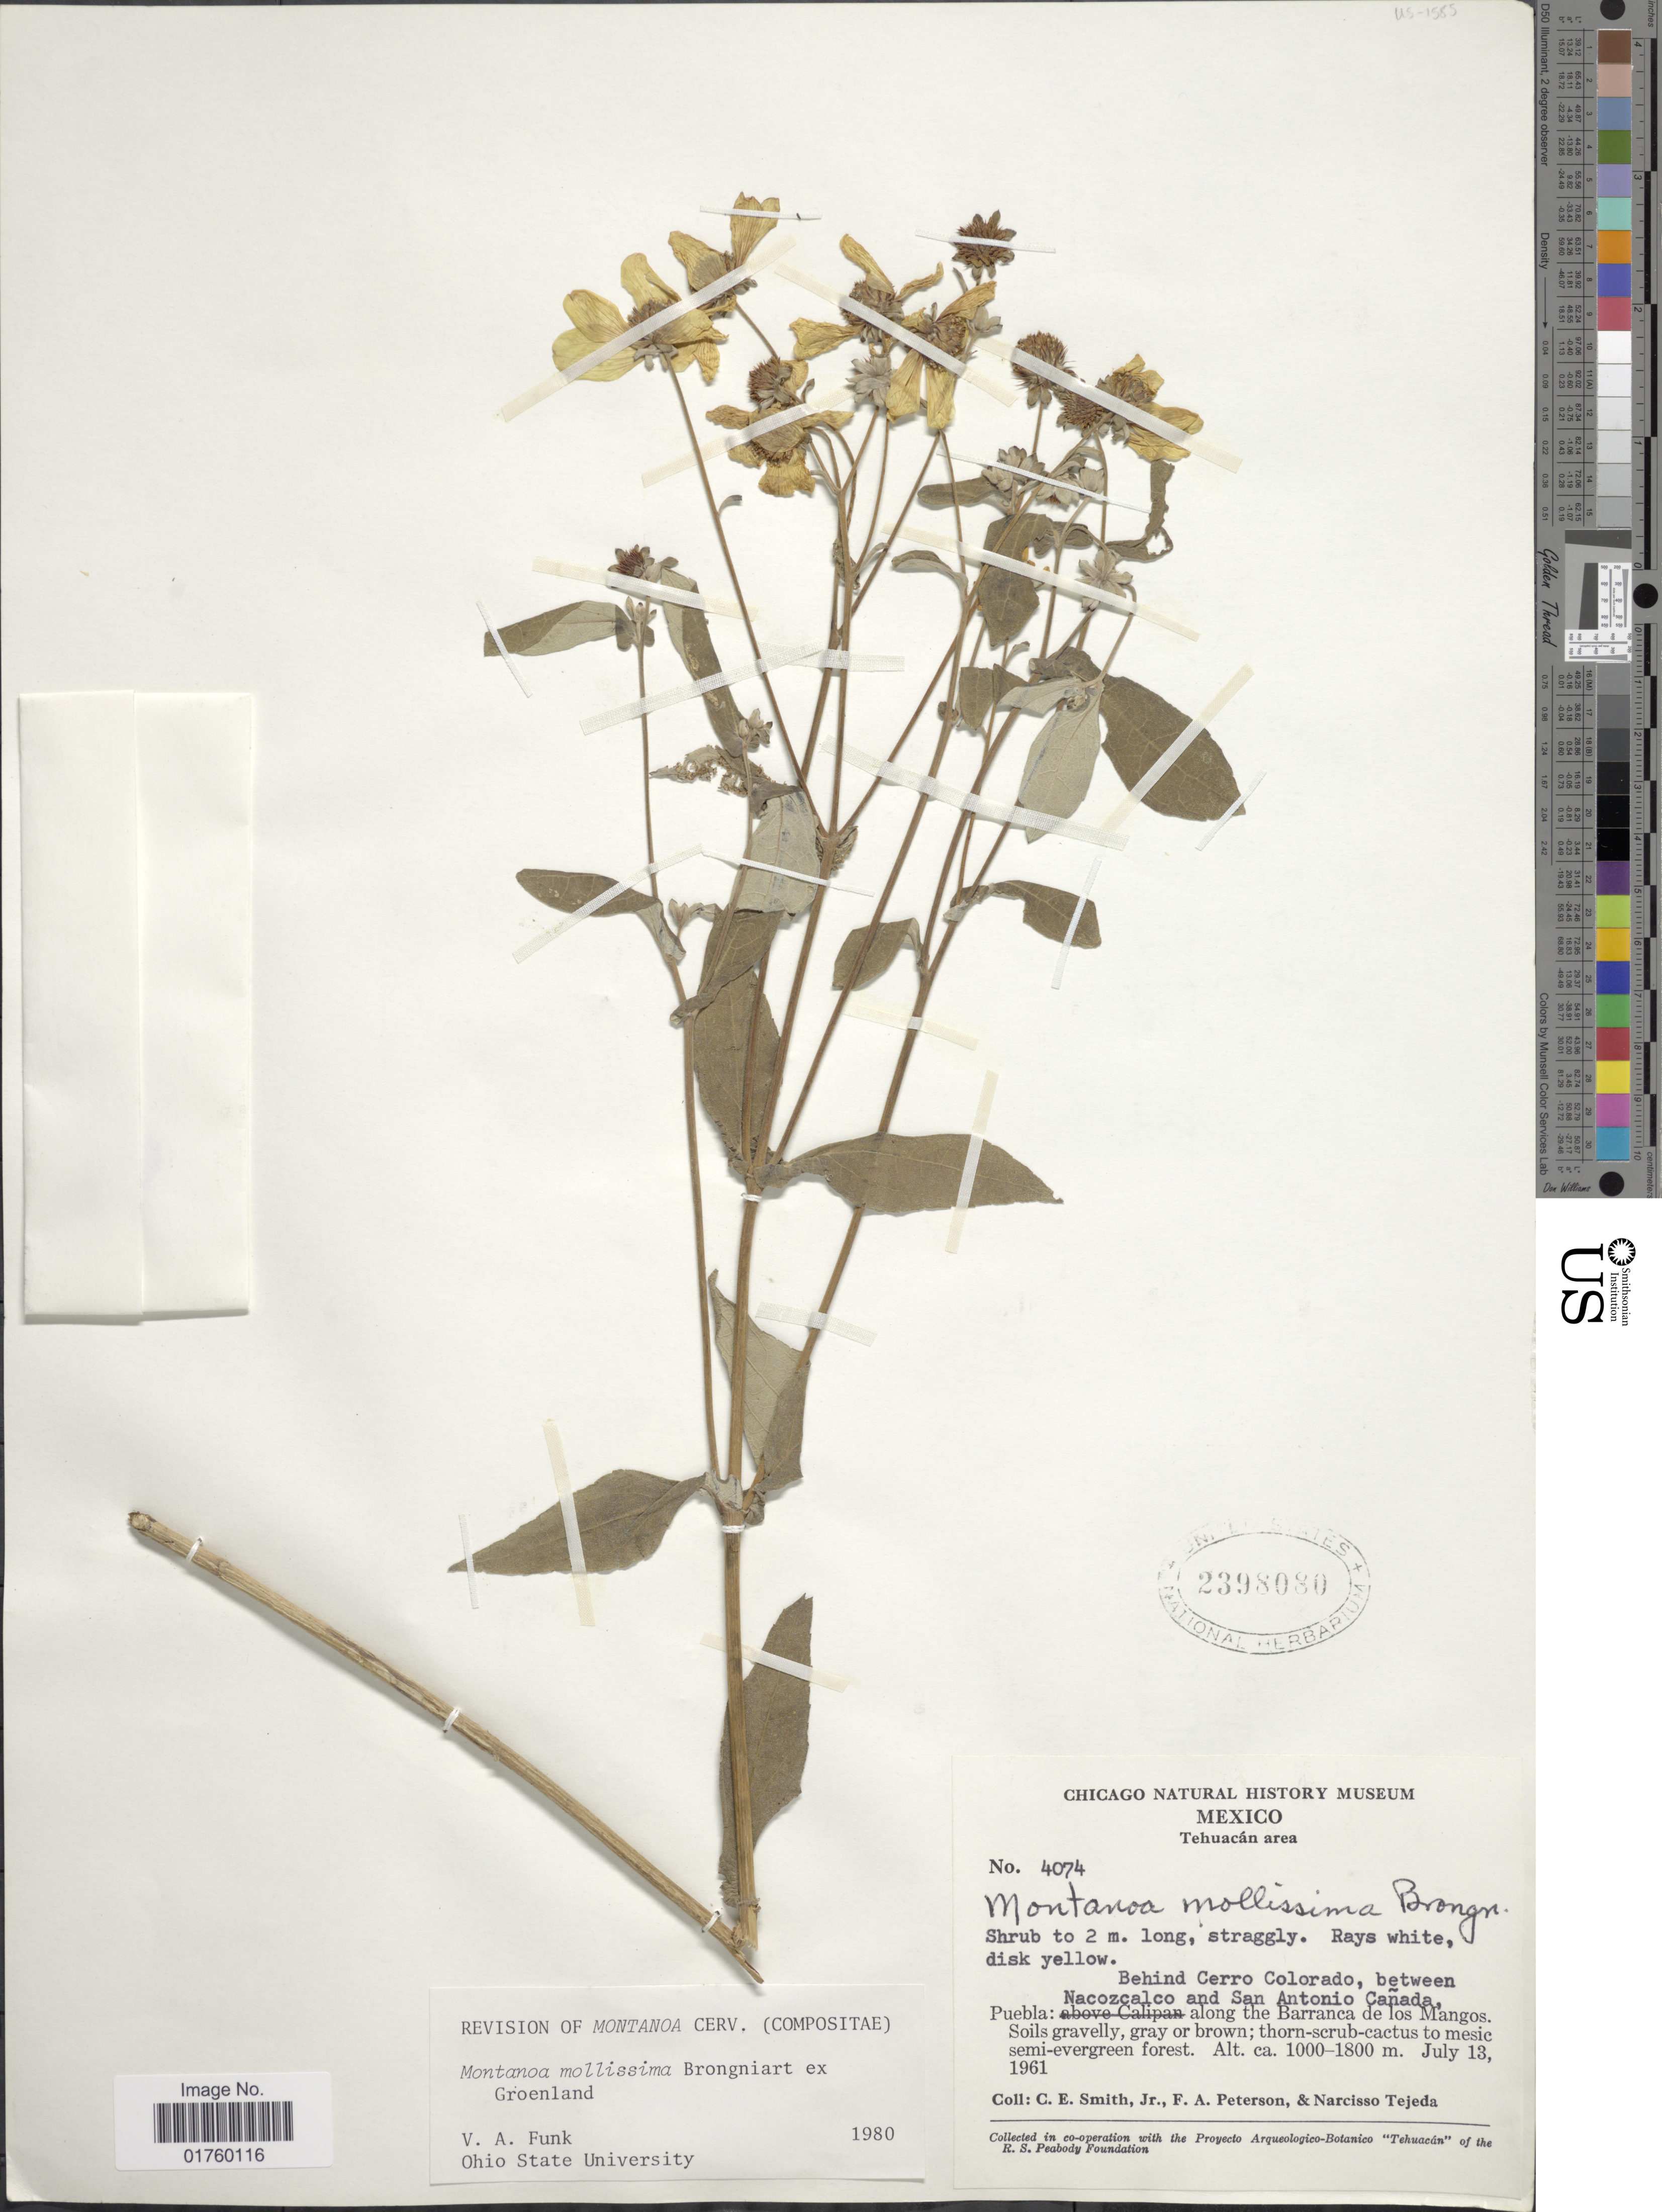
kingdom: Plantae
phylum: Tracheophyta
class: Magnoliopsida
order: Asterales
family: Asteraceae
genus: Montanoa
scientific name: Montanoa mollissima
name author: Brongn. ex Groenland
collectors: C. E. Smith Jr., F. A. Peterson & N. Tejeda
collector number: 4074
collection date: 1961-07-13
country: Mexico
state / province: Puebla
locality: Behind Cerro Colorado, between Nacozcalco and San Antonio Canada, along the Barranca de los Mangos.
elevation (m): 1000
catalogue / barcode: US 2398080